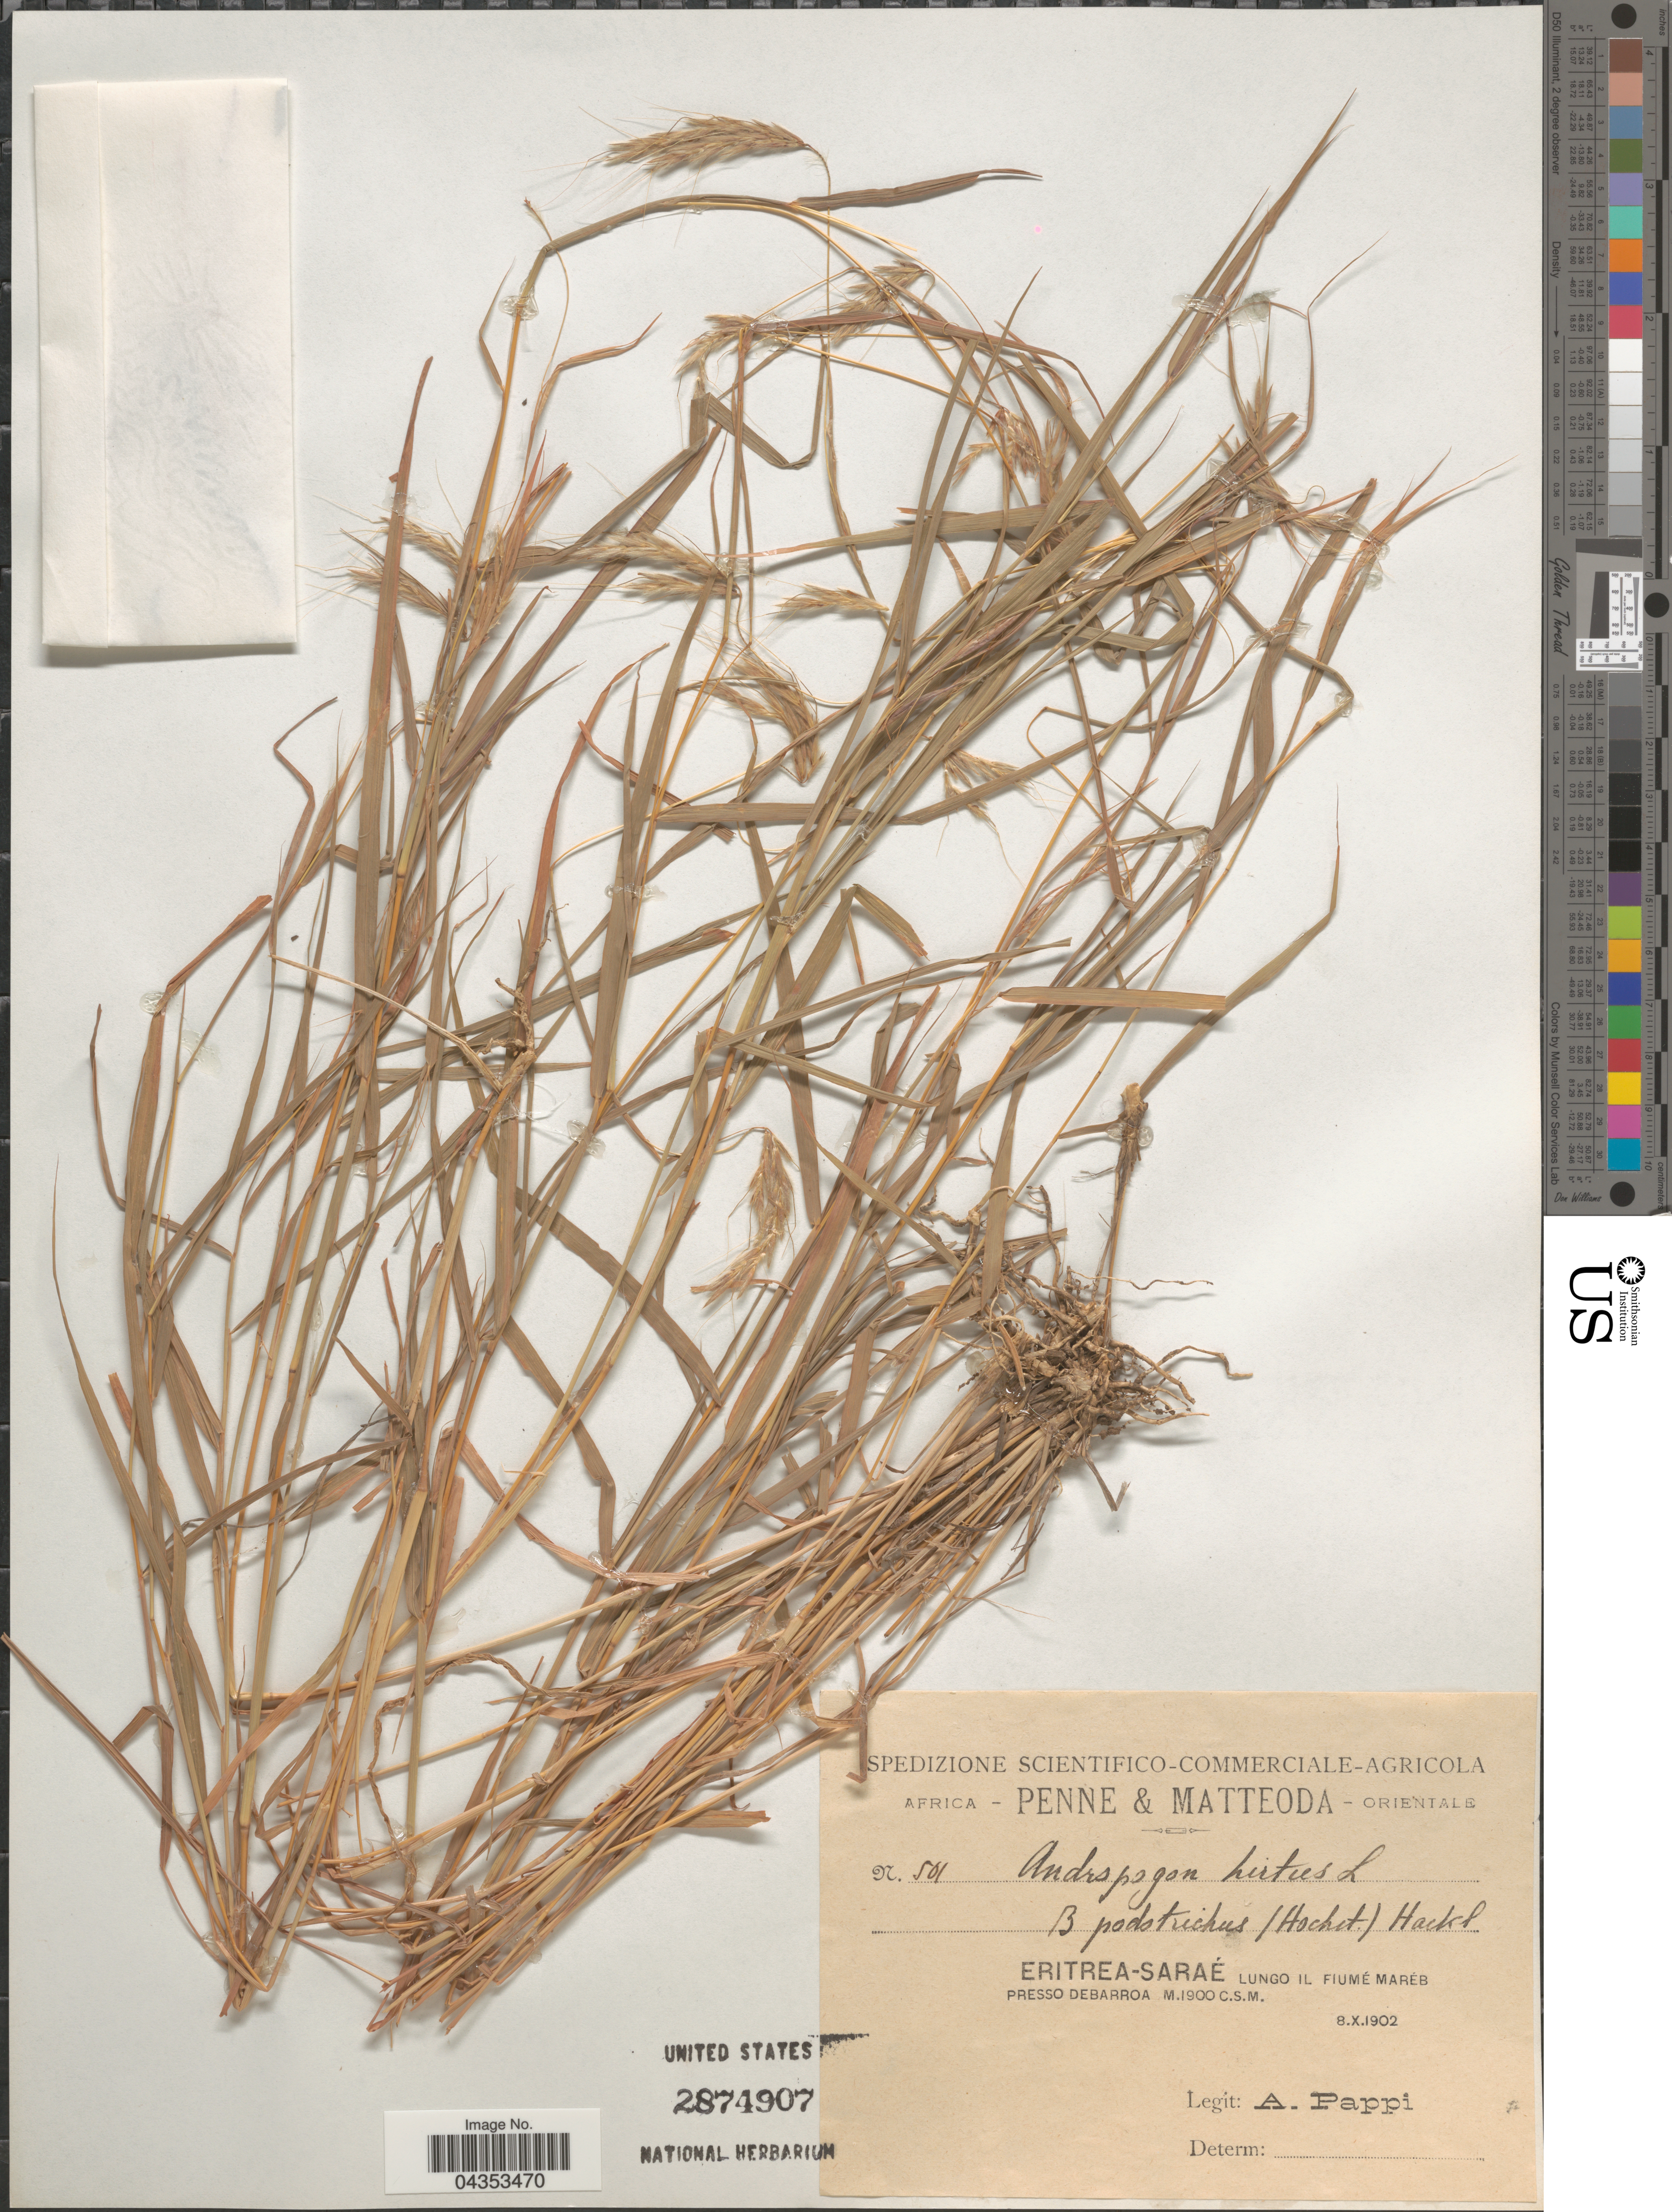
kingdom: Plantae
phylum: Tracheophyta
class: Liliopsida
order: Poales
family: Poaceae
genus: Hyparrhenia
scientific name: Hyparrhenia hirta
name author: (L.) Stapf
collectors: A. Pappi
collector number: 501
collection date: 1902-10-08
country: Eritrea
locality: Africa Orientale. Eritrea-Saraé Lungo Il Fiumé Maréb Presso Debarroa.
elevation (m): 1900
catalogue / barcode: US 2874907